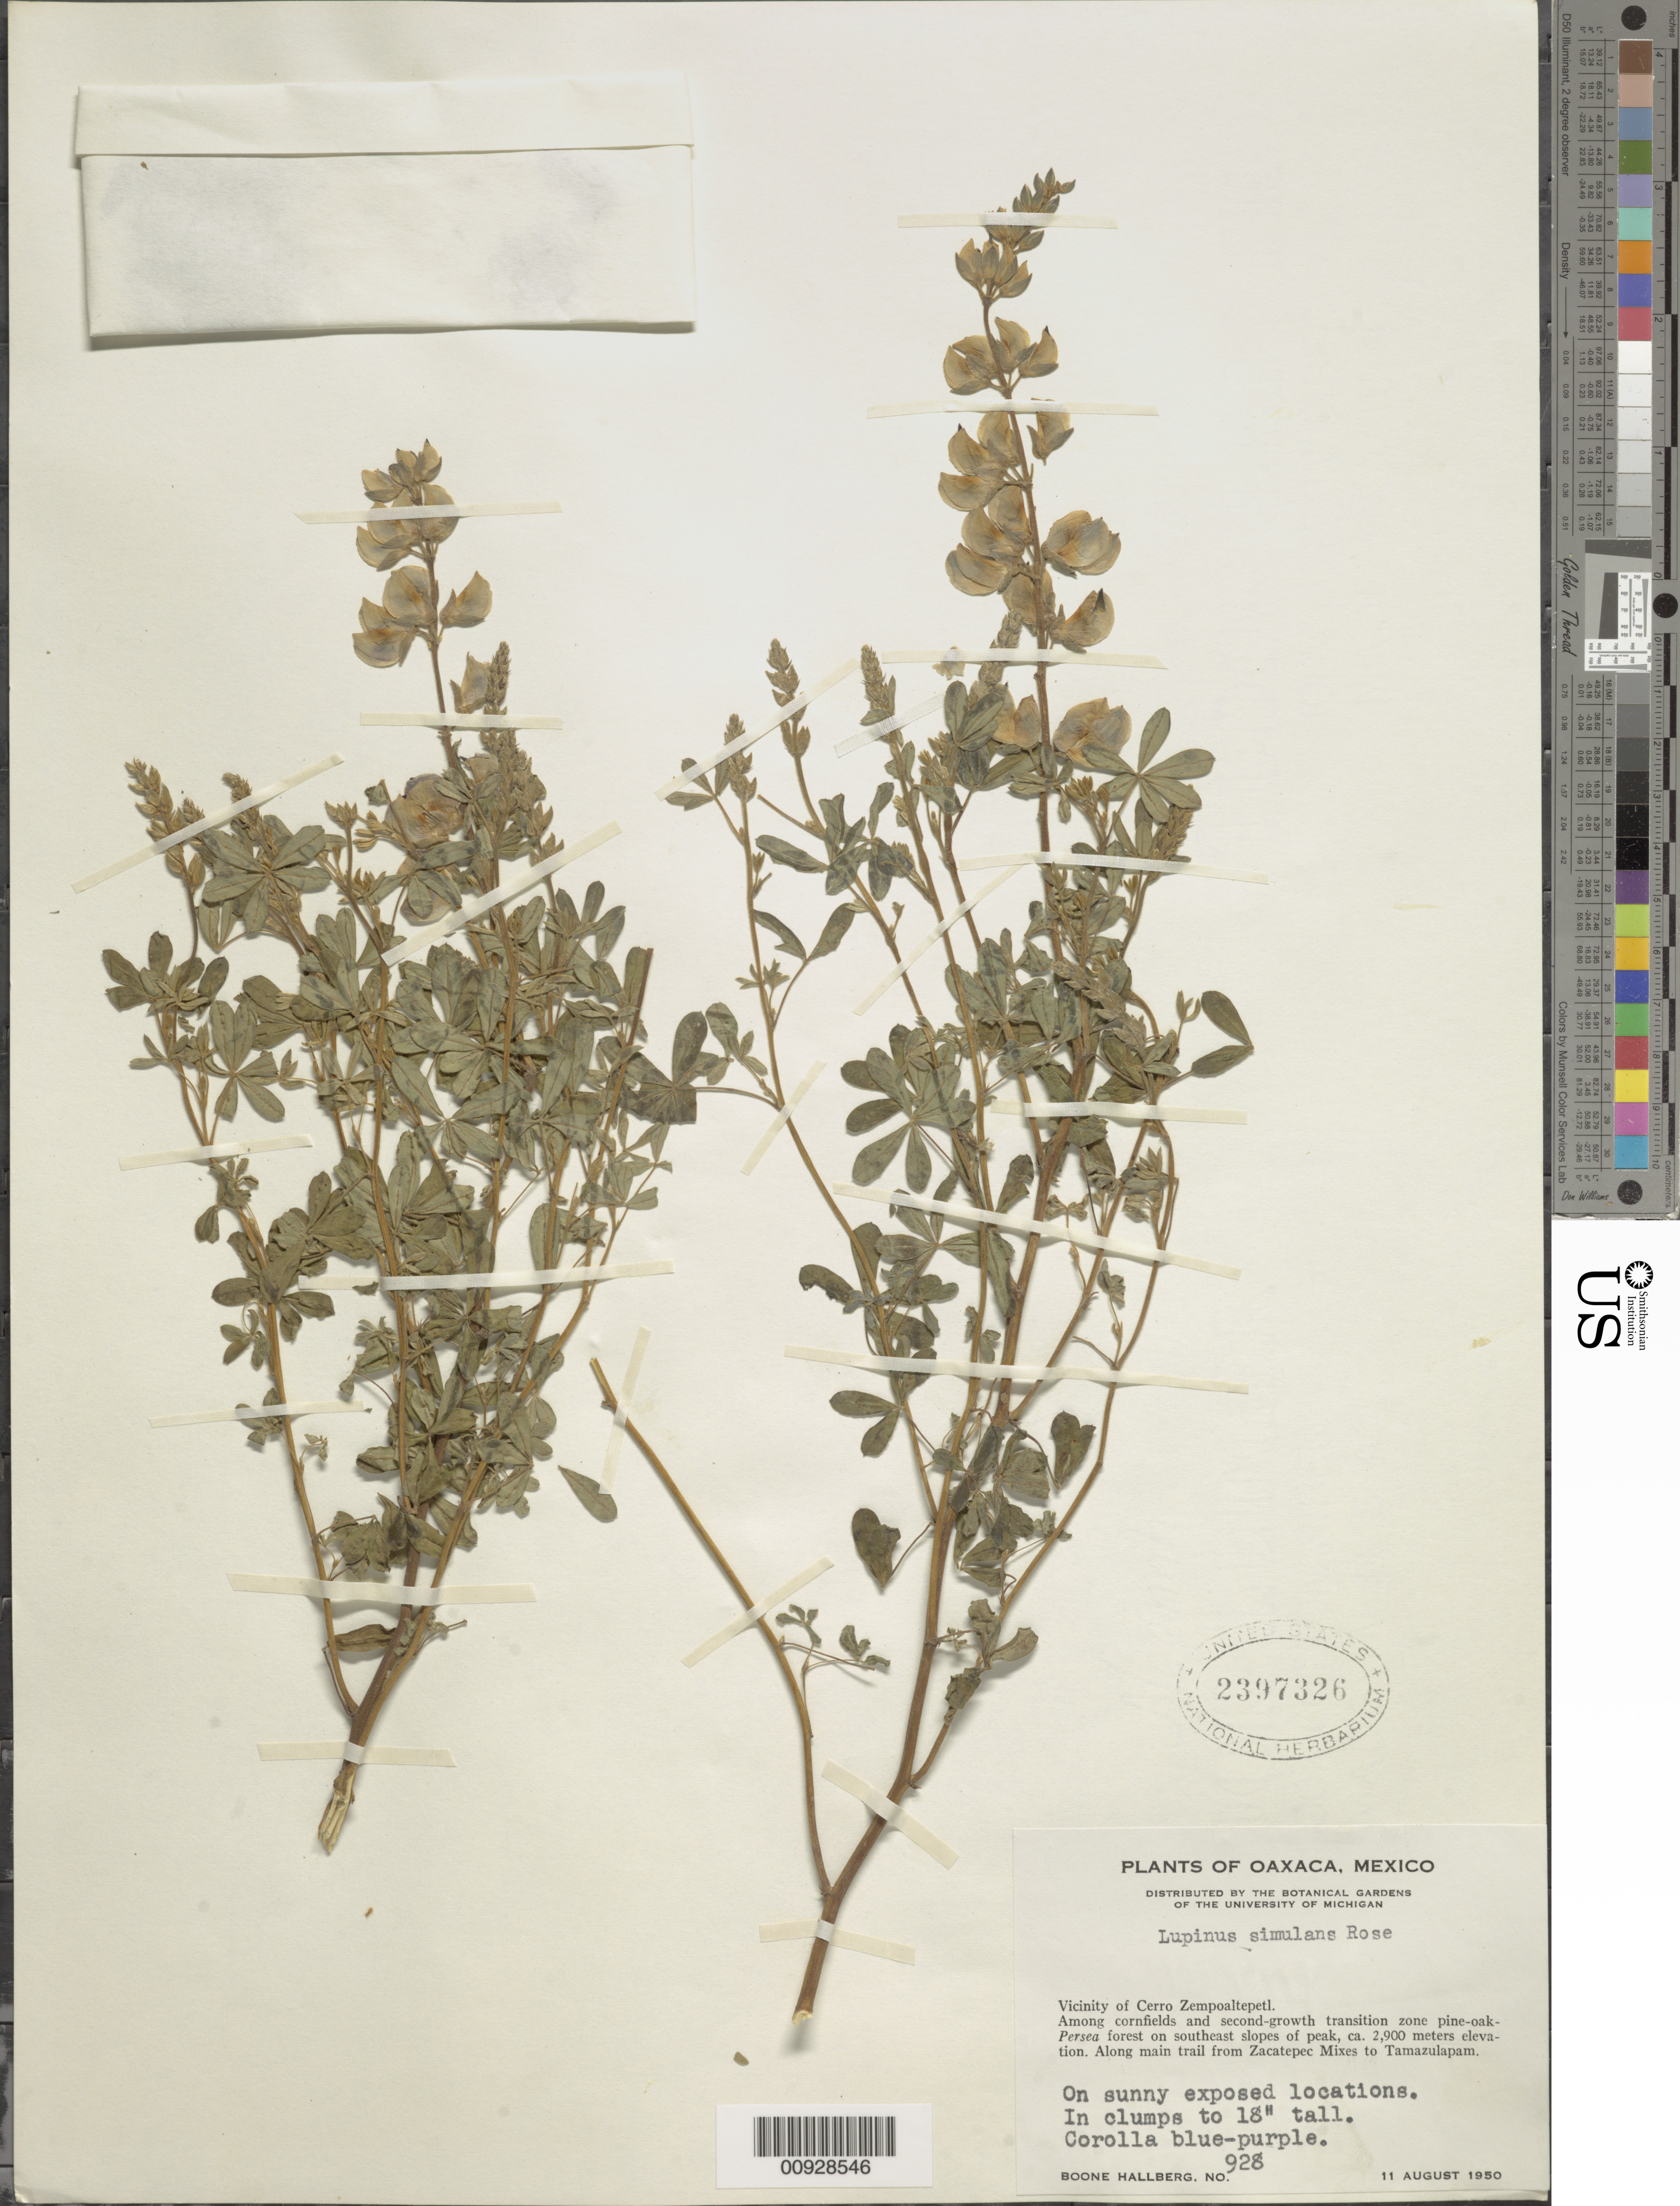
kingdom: Plantae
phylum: Tracheophyta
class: Magnoliopsida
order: Fabales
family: Fabaceae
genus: Lupinus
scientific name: Lupinus simulans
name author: Rose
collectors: B. Hallberg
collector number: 928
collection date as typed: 11 Aug 1950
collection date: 1950-08-11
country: Mexico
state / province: Oaxaca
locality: Vicinity of Cerro Zempoaltepetl. Along main trail from Zacatepec Mixes to Tamazulapan.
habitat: Among cornfields and second-growth transition zone pine-oak-Persea forest on southeast slopes of peak. On sunny exposed locations.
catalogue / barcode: US 2397326